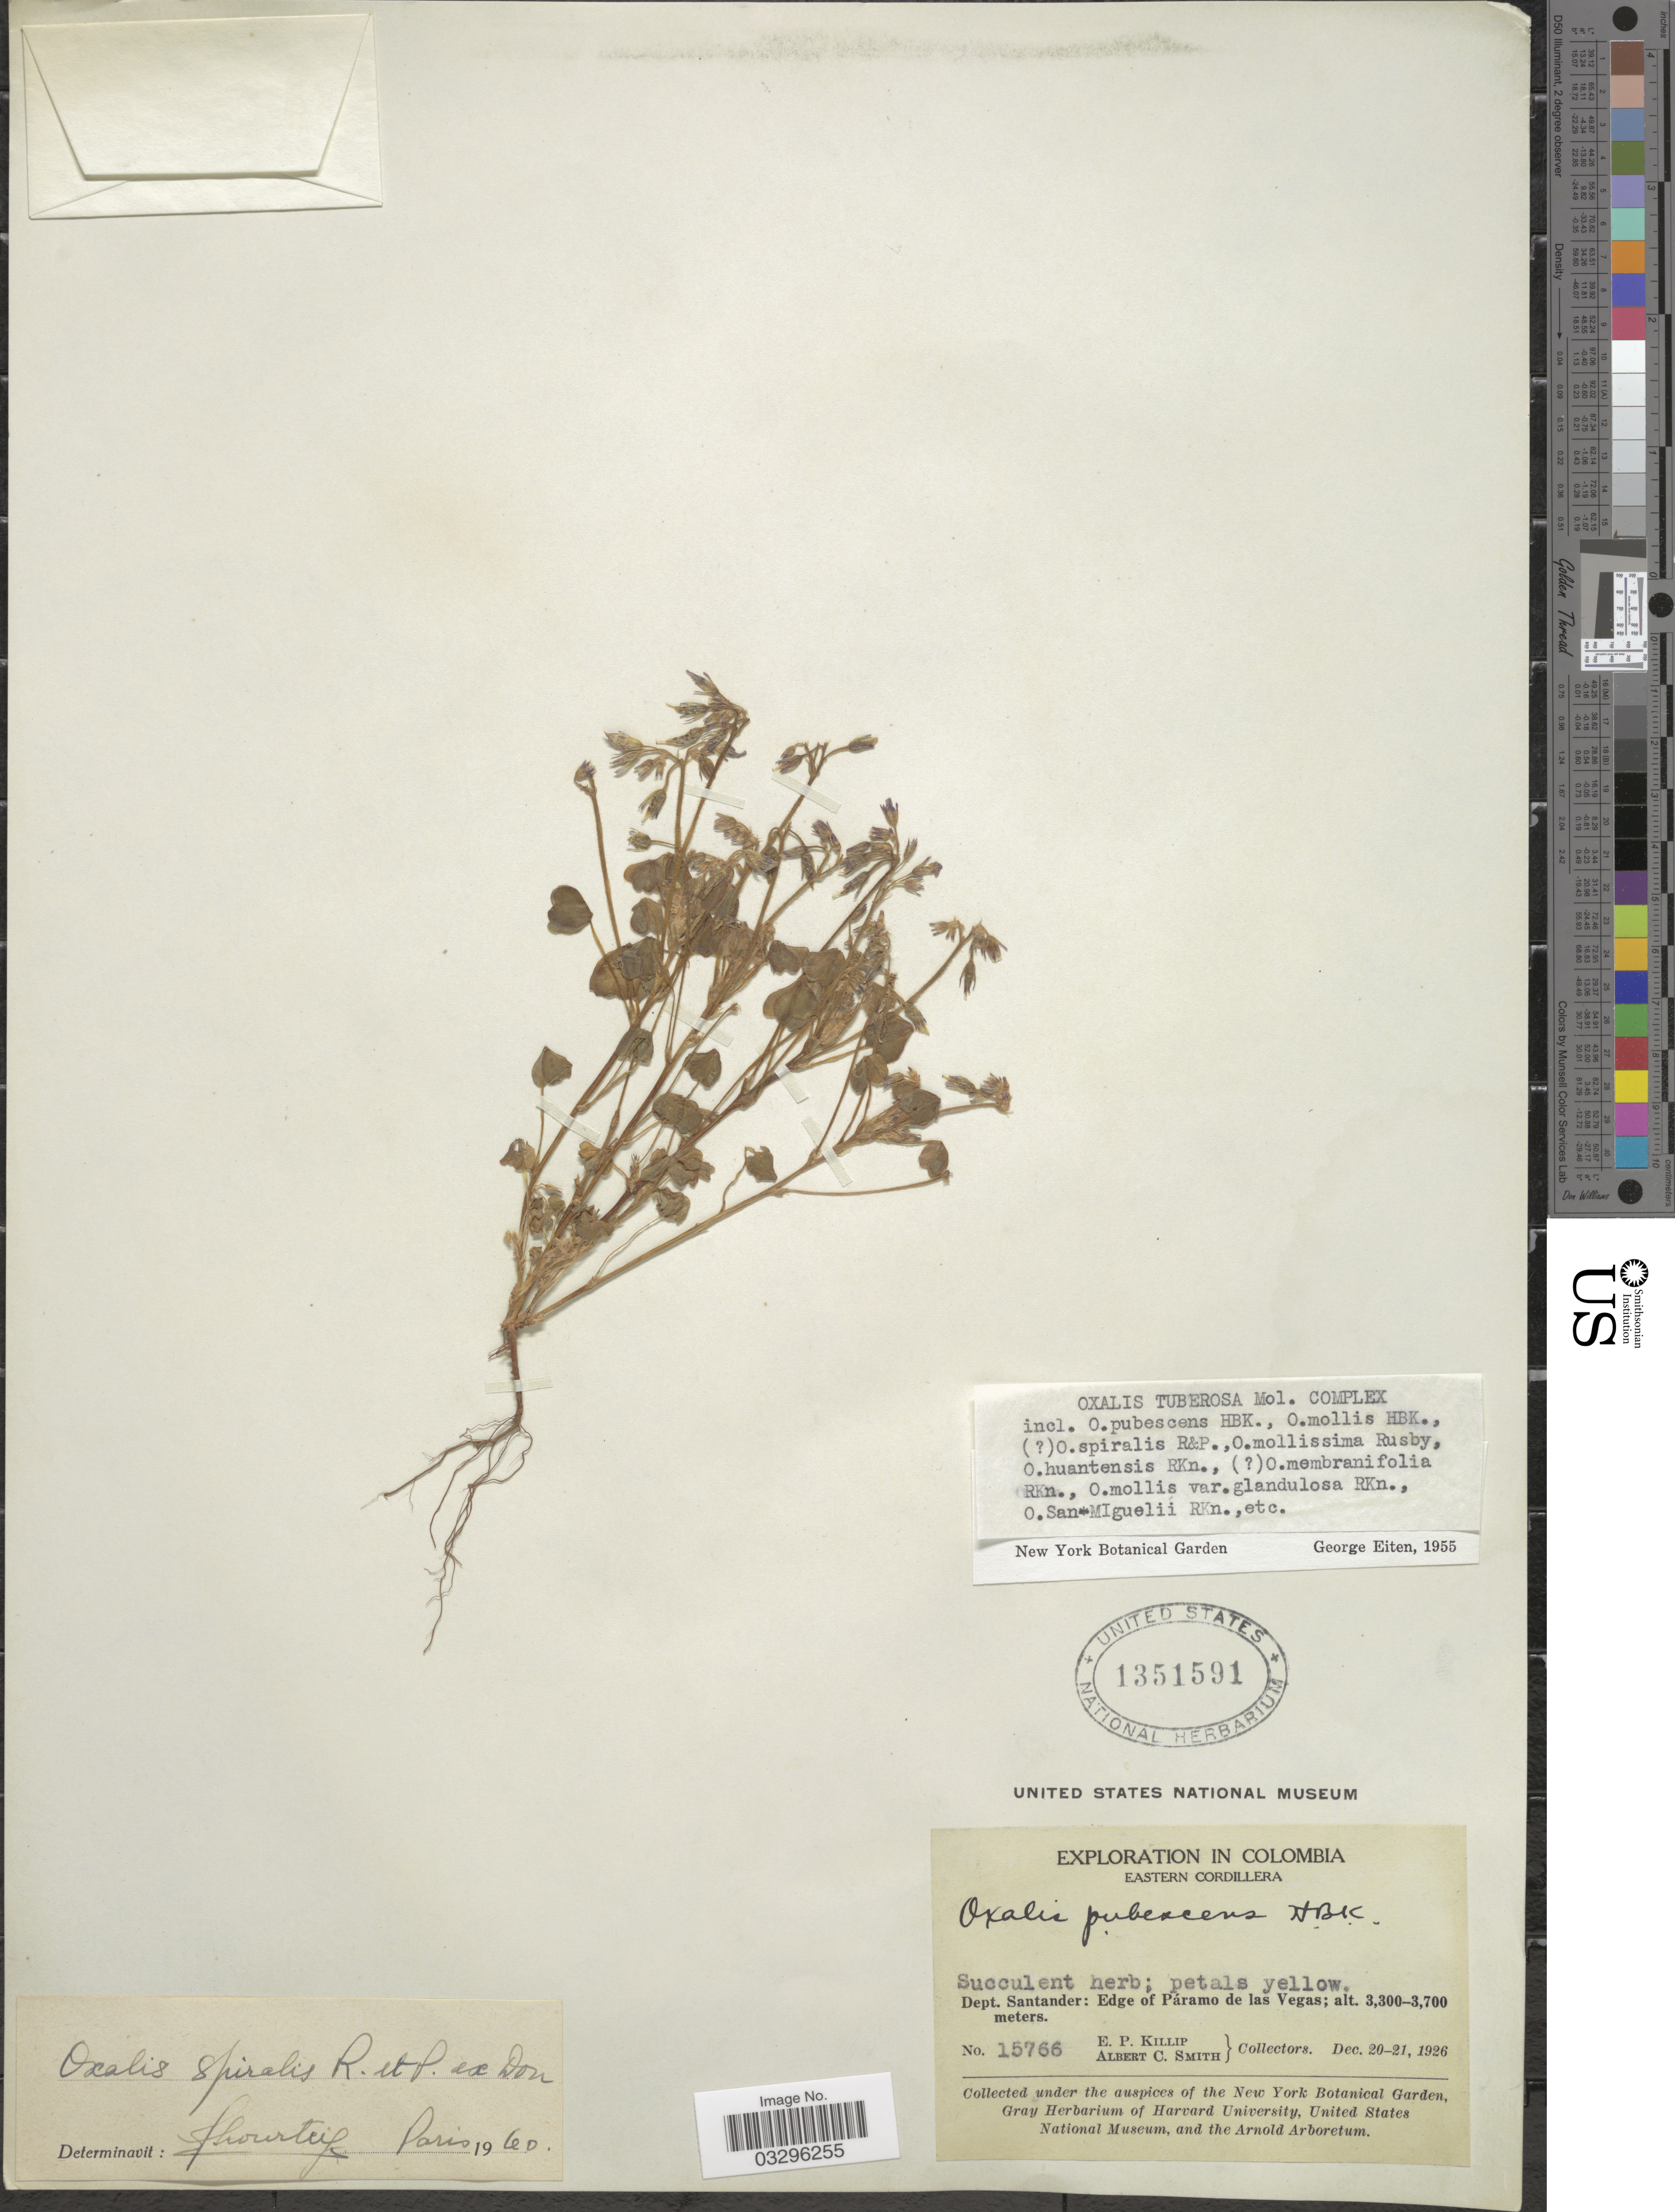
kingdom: Plantae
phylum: Tracheophyta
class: Magnoliopsida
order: Oxalidales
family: Oxalidaceae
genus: Oxalis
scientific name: Oxalis spiralis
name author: Ruiz & Pav. ex G. Don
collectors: E. P. Killip & A. C. Smith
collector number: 15766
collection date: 1926-12-20/1926-12-21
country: Colombia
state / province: Santander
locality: Dept. Santander: Edge of Páramo de las Vegas.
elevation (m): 3300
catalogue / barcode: US 1351591